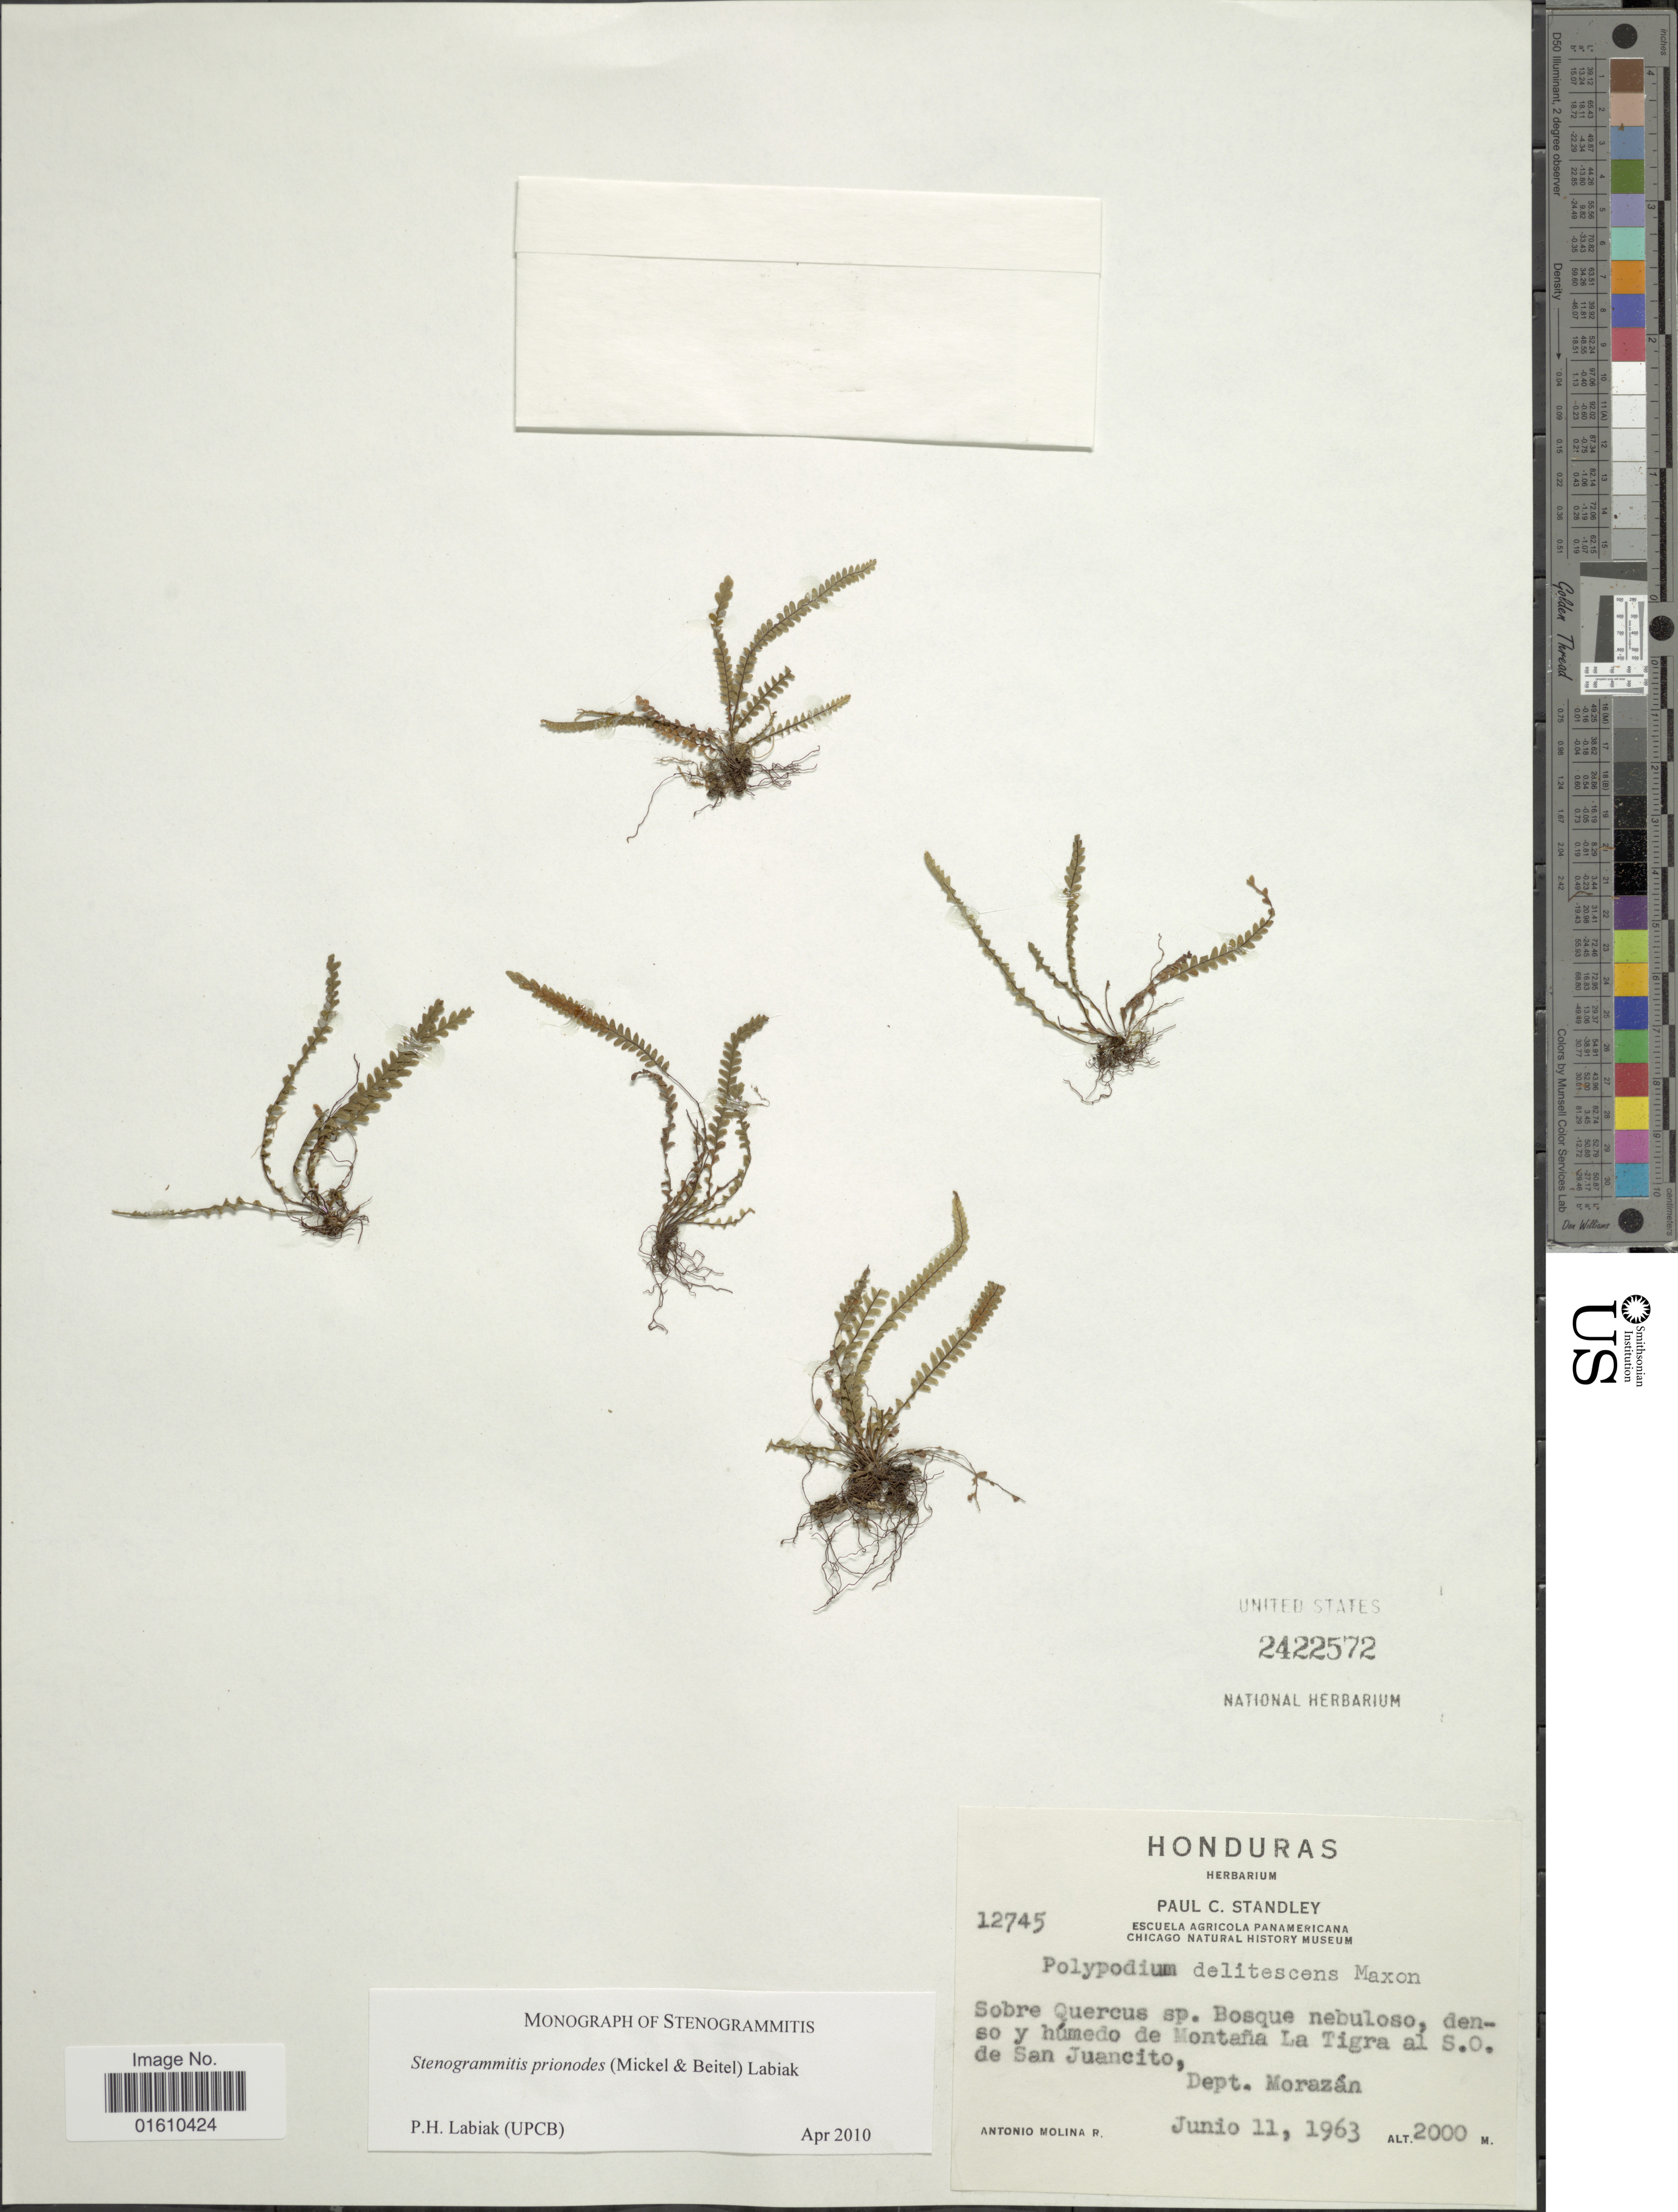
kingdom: Plantae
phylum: Tracheophyta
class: Polypodiopsida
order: Polypodiales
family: Polypodiaceae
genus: Stenogrammitis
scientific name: Stenogrammitis prionodes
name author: (Mickel & Beitel) Labiak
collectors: A. Molina R.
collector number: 12745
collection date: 1963-06-11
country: Honduras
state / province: Fco. Morazán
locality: Sobre Quercus sp. Bosque nebuloso, denso y húmedo de Montaña La Tigra al S.O. de San Juancito, Dept. Morazán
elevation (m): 2000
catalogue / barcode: US 2422572